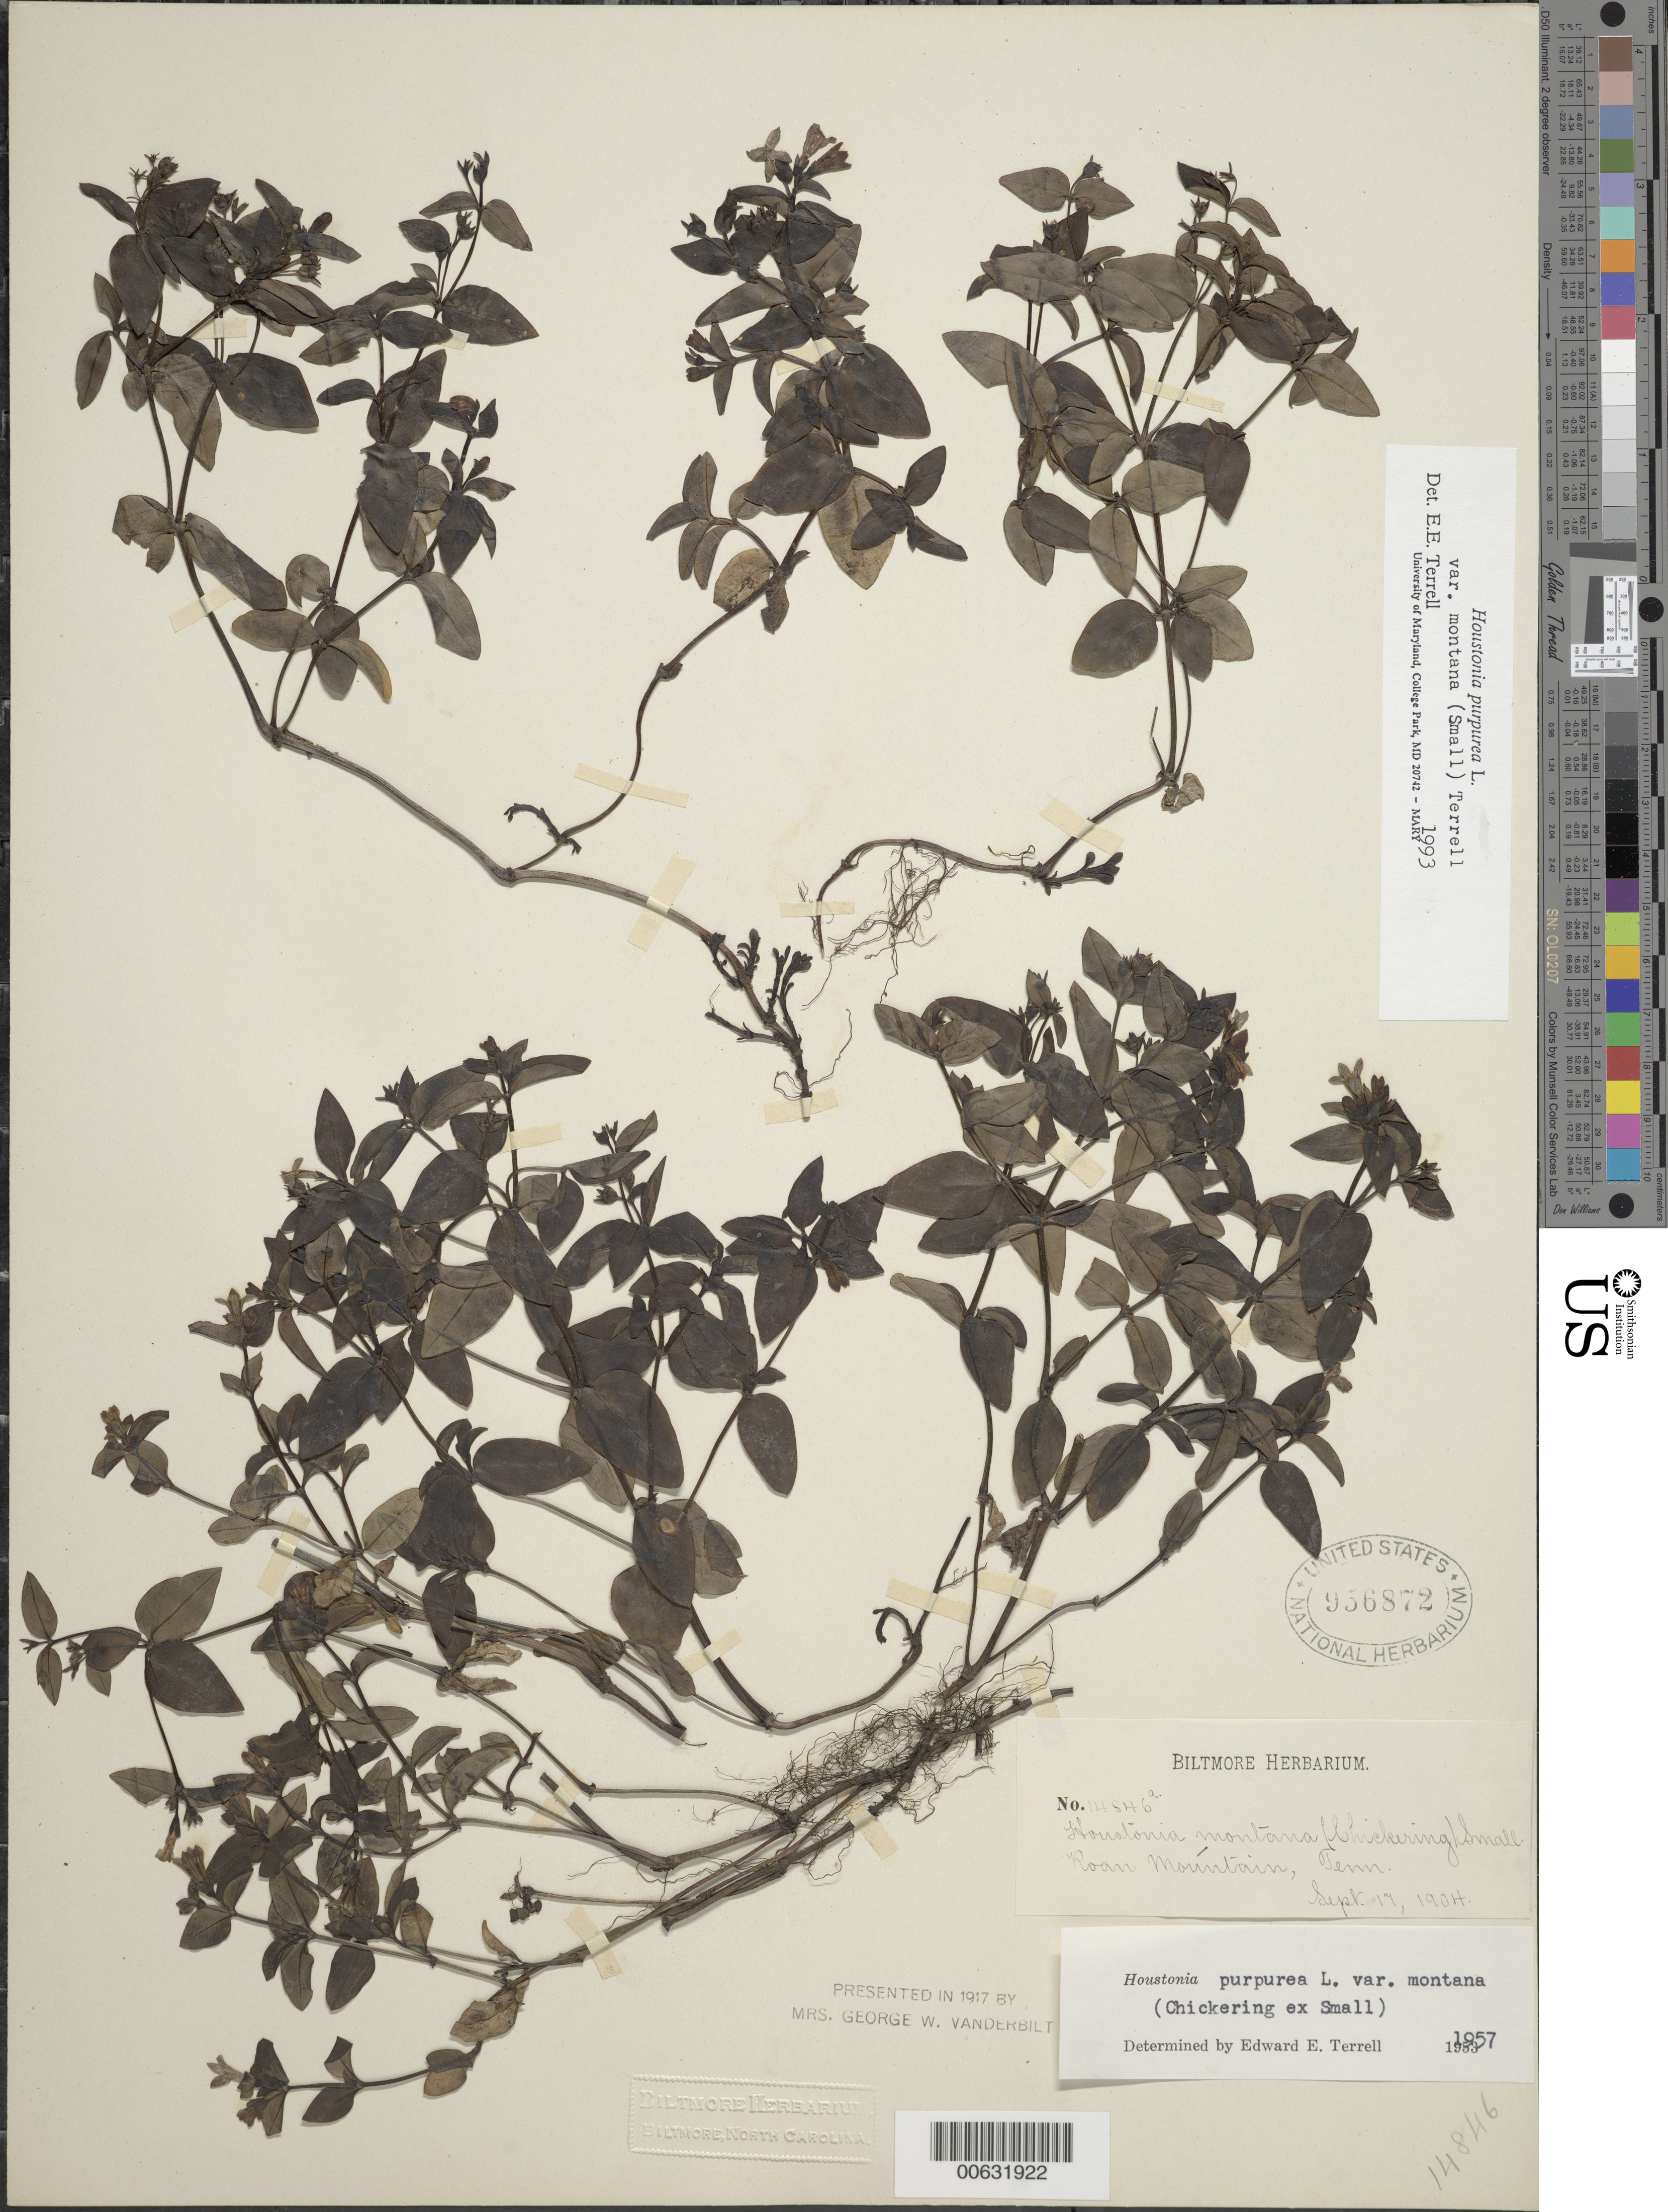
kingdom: Plantae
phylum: Tracheophyta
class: Magnoliopsida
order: Gentianales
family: Rubiaceae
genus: Houstonia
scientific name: Houstonia purpurea var. montana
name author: (Small) Terrell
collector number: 14846a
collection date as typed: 17 Sep 1904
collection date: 1904-09-17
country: United States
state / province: Tennessee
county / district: Carter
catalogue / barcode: US 956872